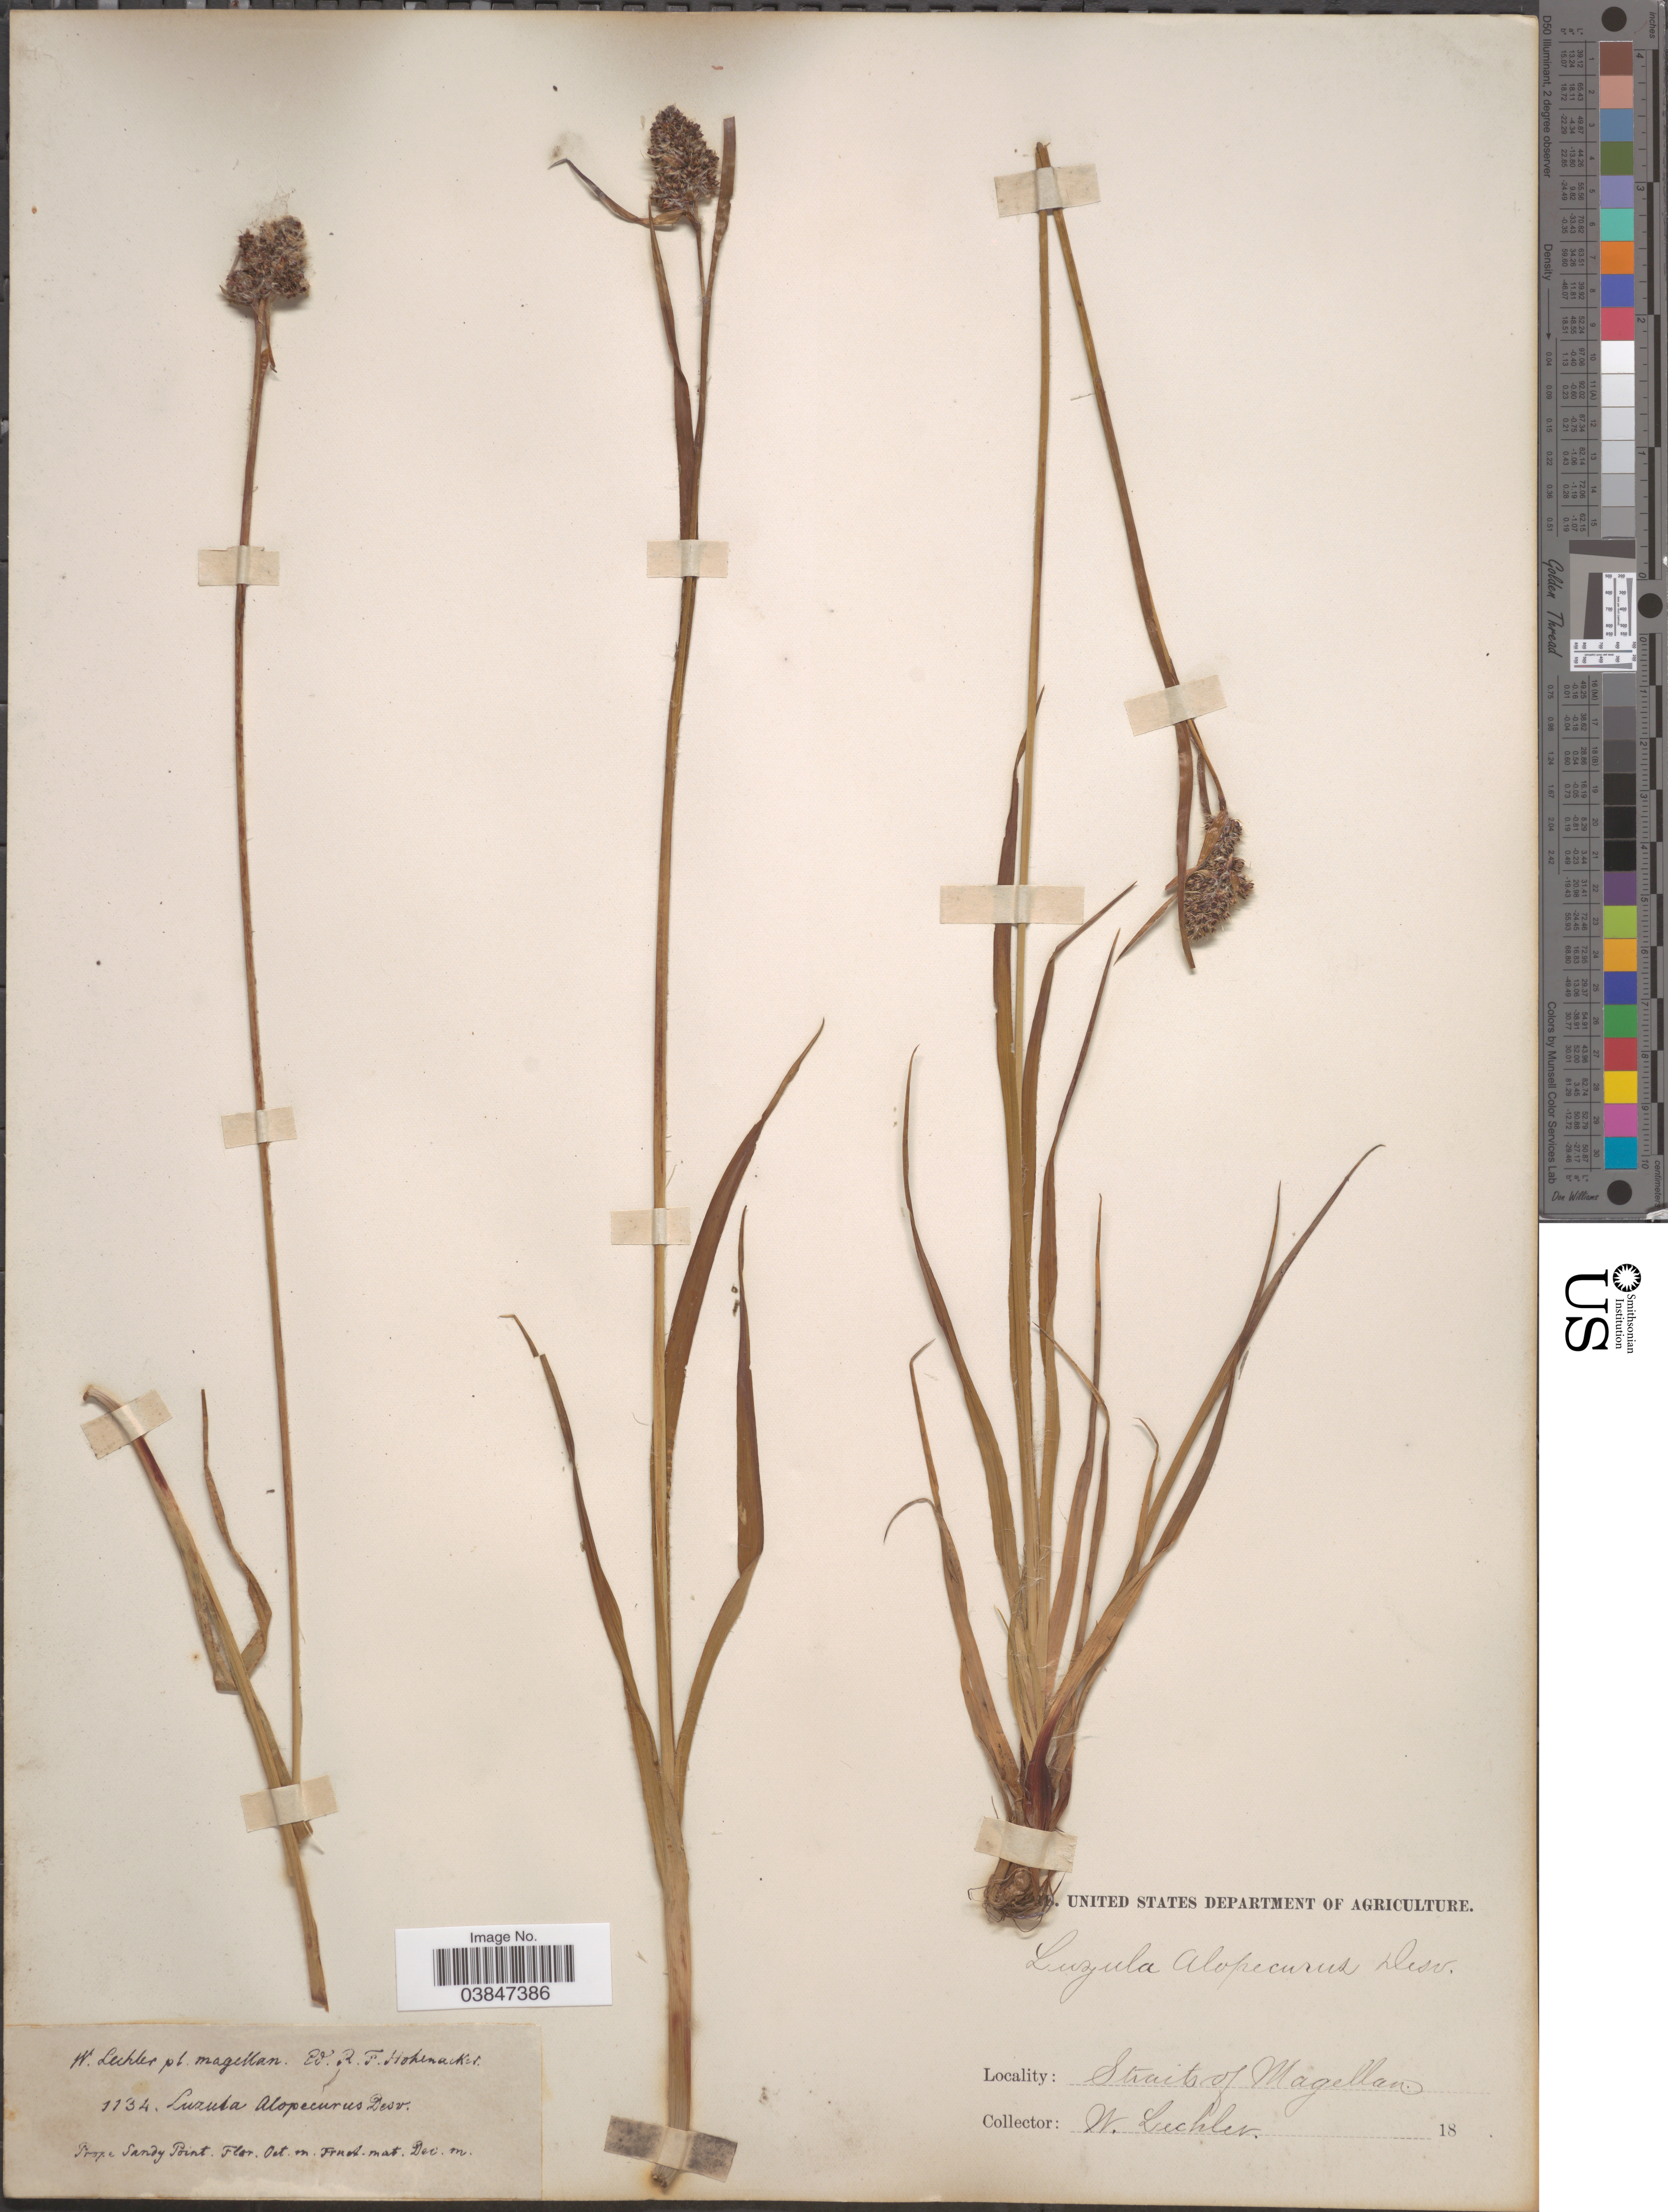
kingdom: Plantae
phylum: Tracheophyta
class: Liliopsida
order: Poales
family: Juncaceae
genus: Luzula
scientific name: Luzula alopecurus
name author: Desv.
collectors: W. Lechler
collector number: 1134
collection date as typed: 18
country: Chile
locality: Straits of Magellan. Prope Sandy Point.